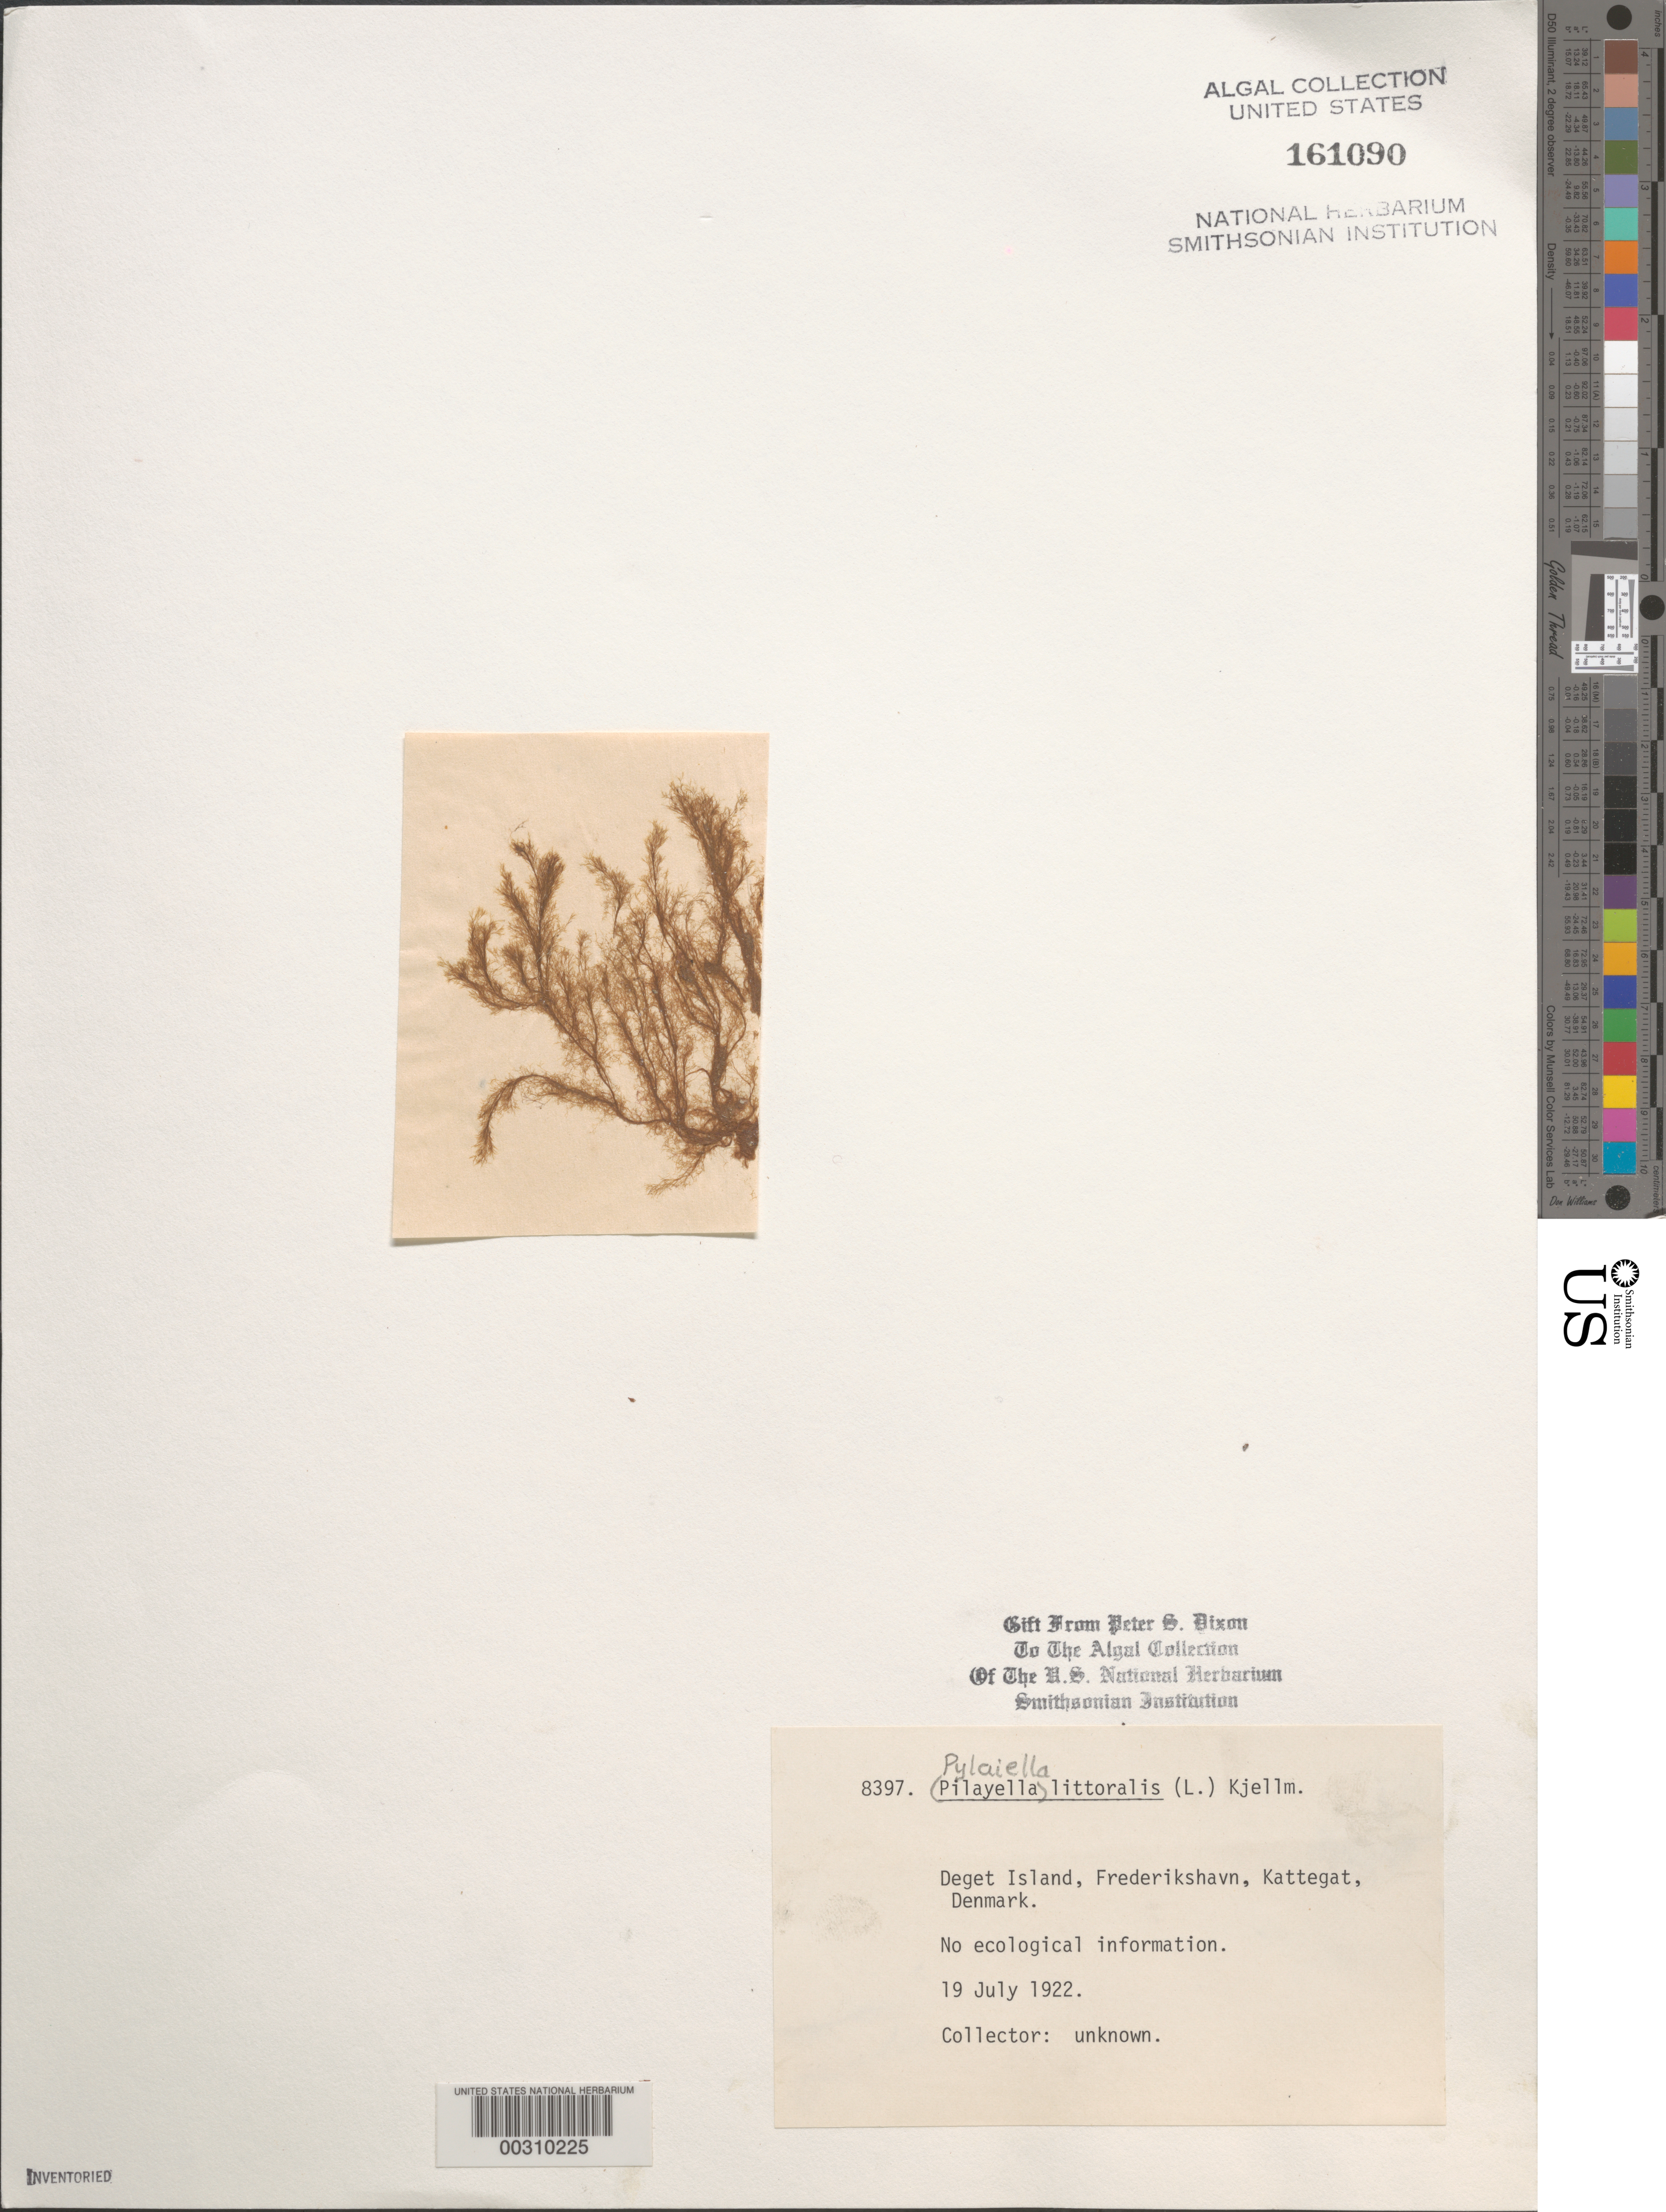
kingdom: Chromista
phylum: Ochrophyta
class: Phaeophyceae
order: Ectocarpales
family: Acinetosporaceae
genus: Pylaiella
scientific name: Pylaiella litoralis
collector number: PSD 8397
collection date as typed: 19 Jul 1922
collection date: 1922-07-19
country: Denmark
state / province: Nordjylland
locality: Deget Island, Frederikshavn, Kattegat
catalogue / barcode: US 161090